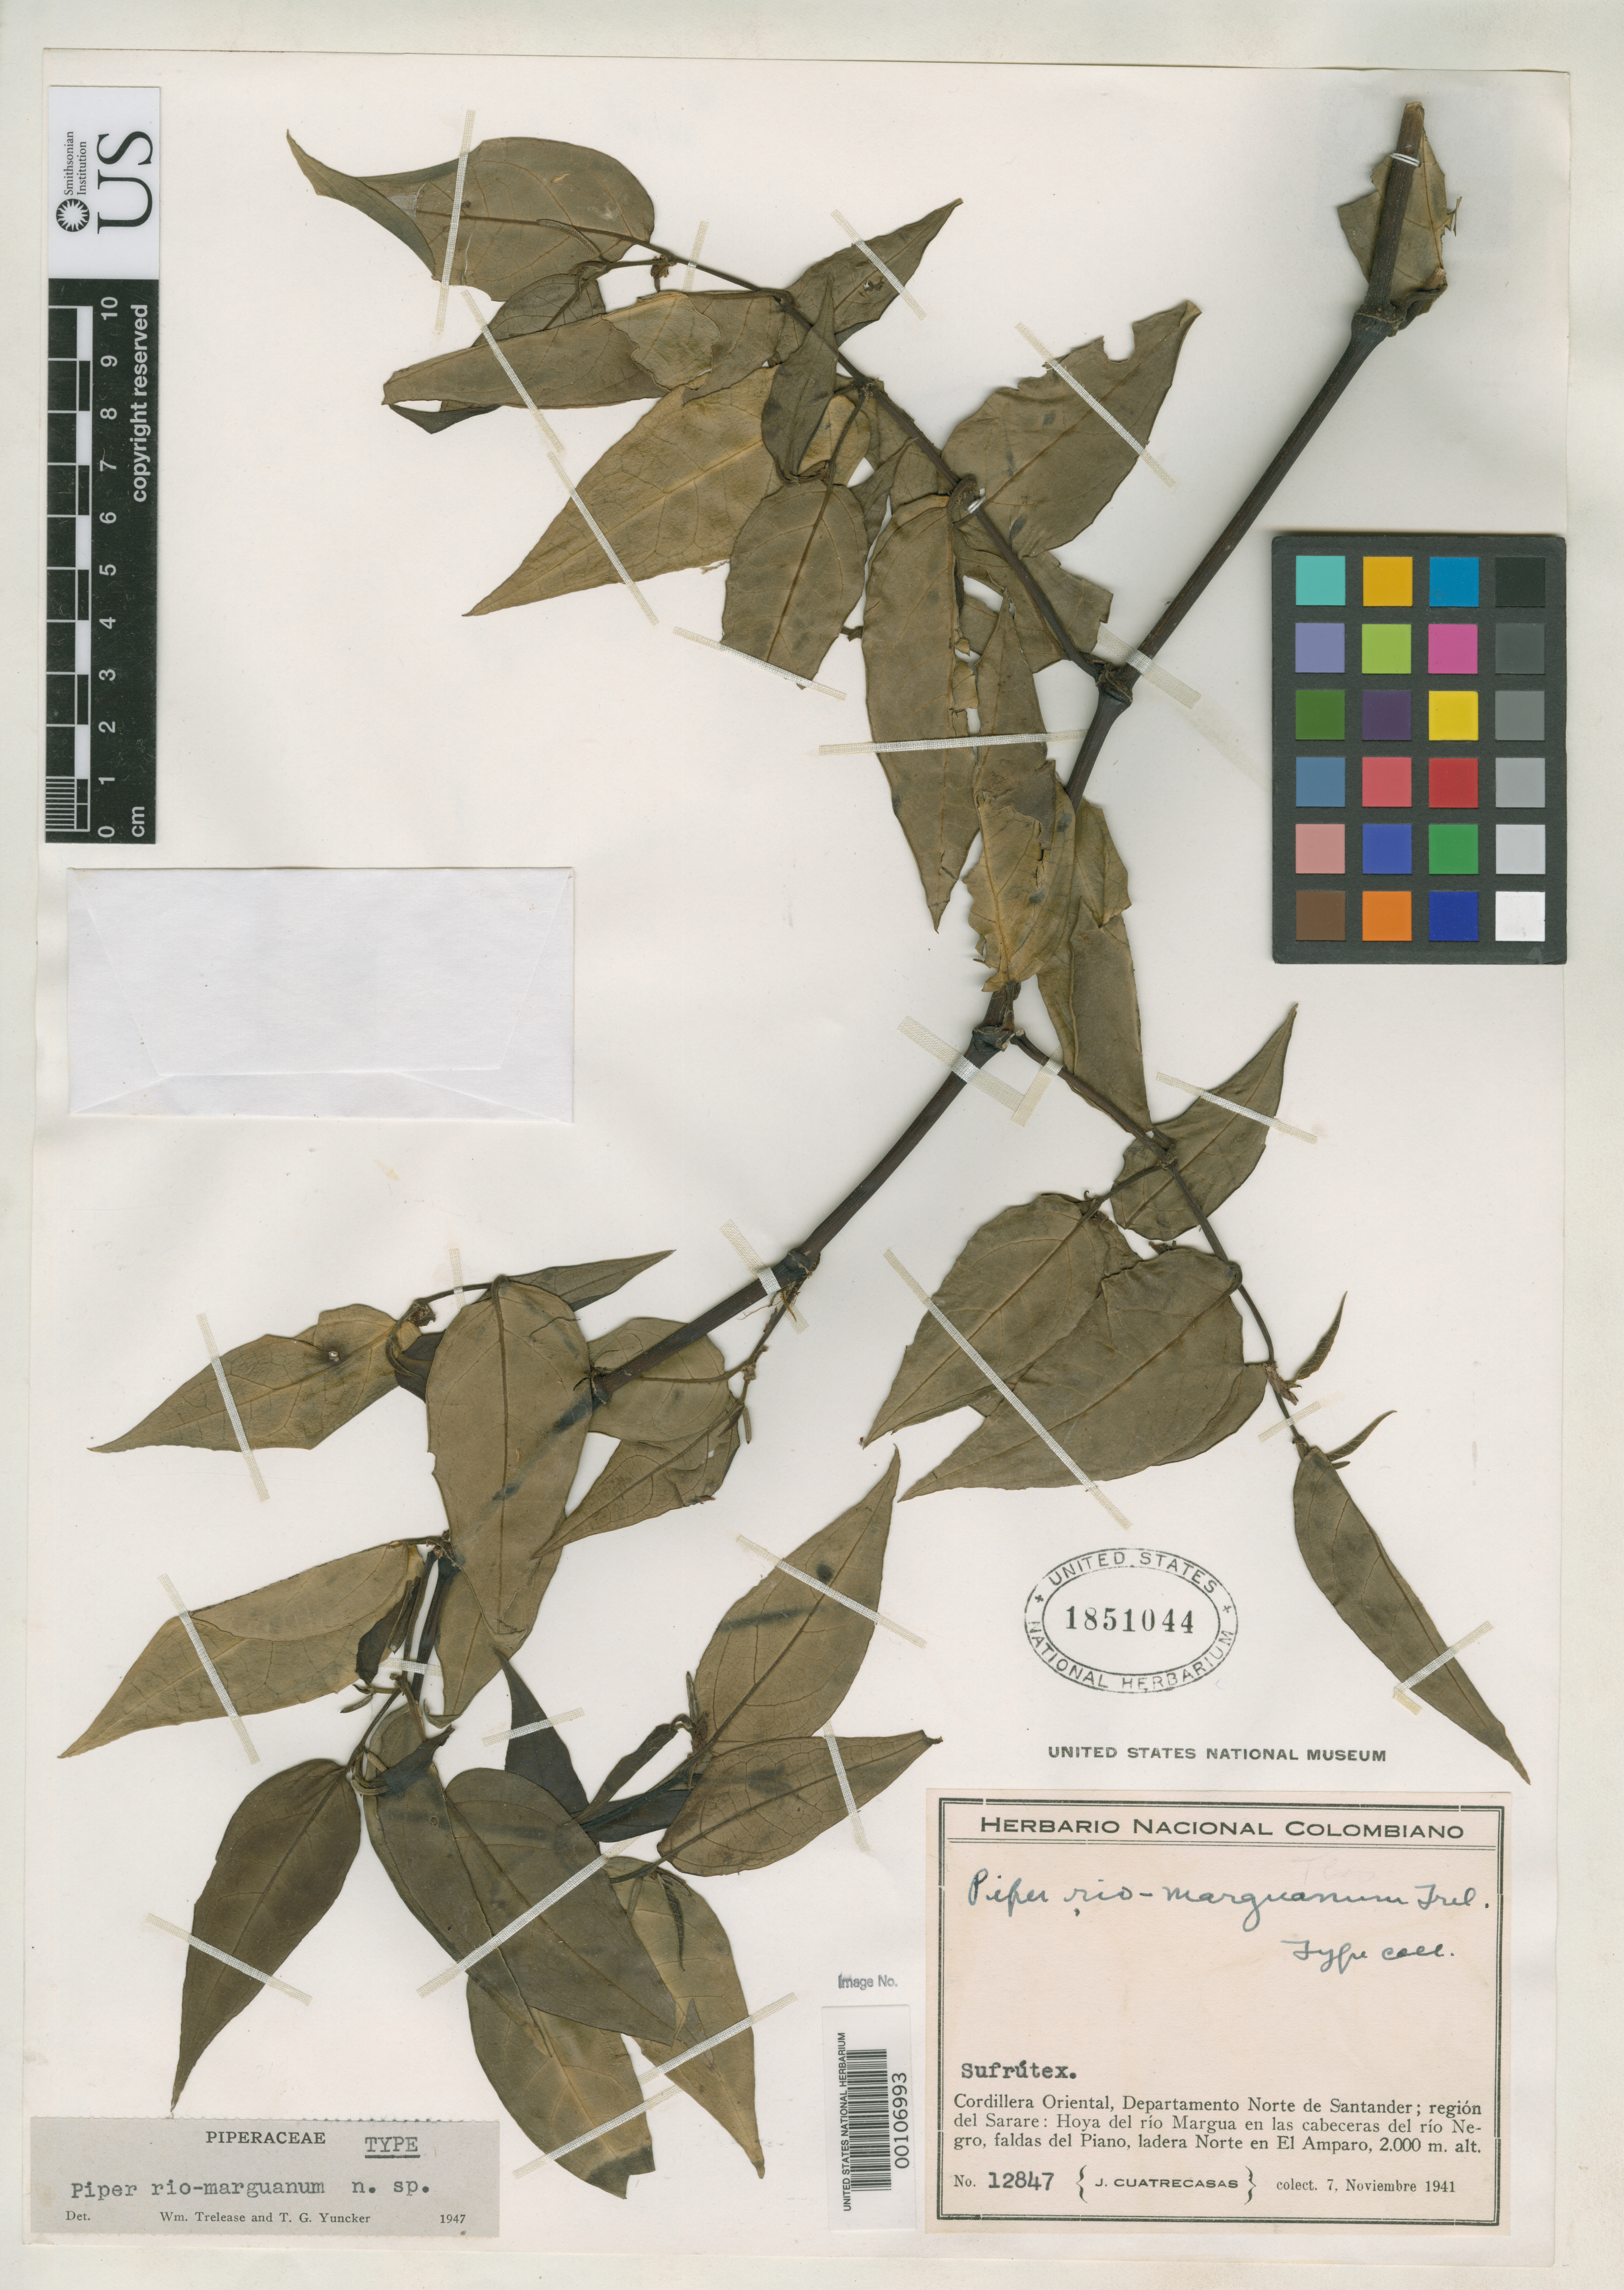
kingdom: Plantae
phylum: Tracheophyta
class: Magnoliopsida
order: Piperales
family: Piperaceae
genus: Piper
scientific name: Piper rio-marguanum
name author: Trel. & Yunck.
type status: Holotype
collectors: J. Cuatrecasas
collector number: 12847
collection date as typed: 07 Nov 1941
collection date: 1941-11-07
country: Colombia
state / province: Norte de Santander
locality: Rio Margua Valley.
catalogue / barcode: US 1851044